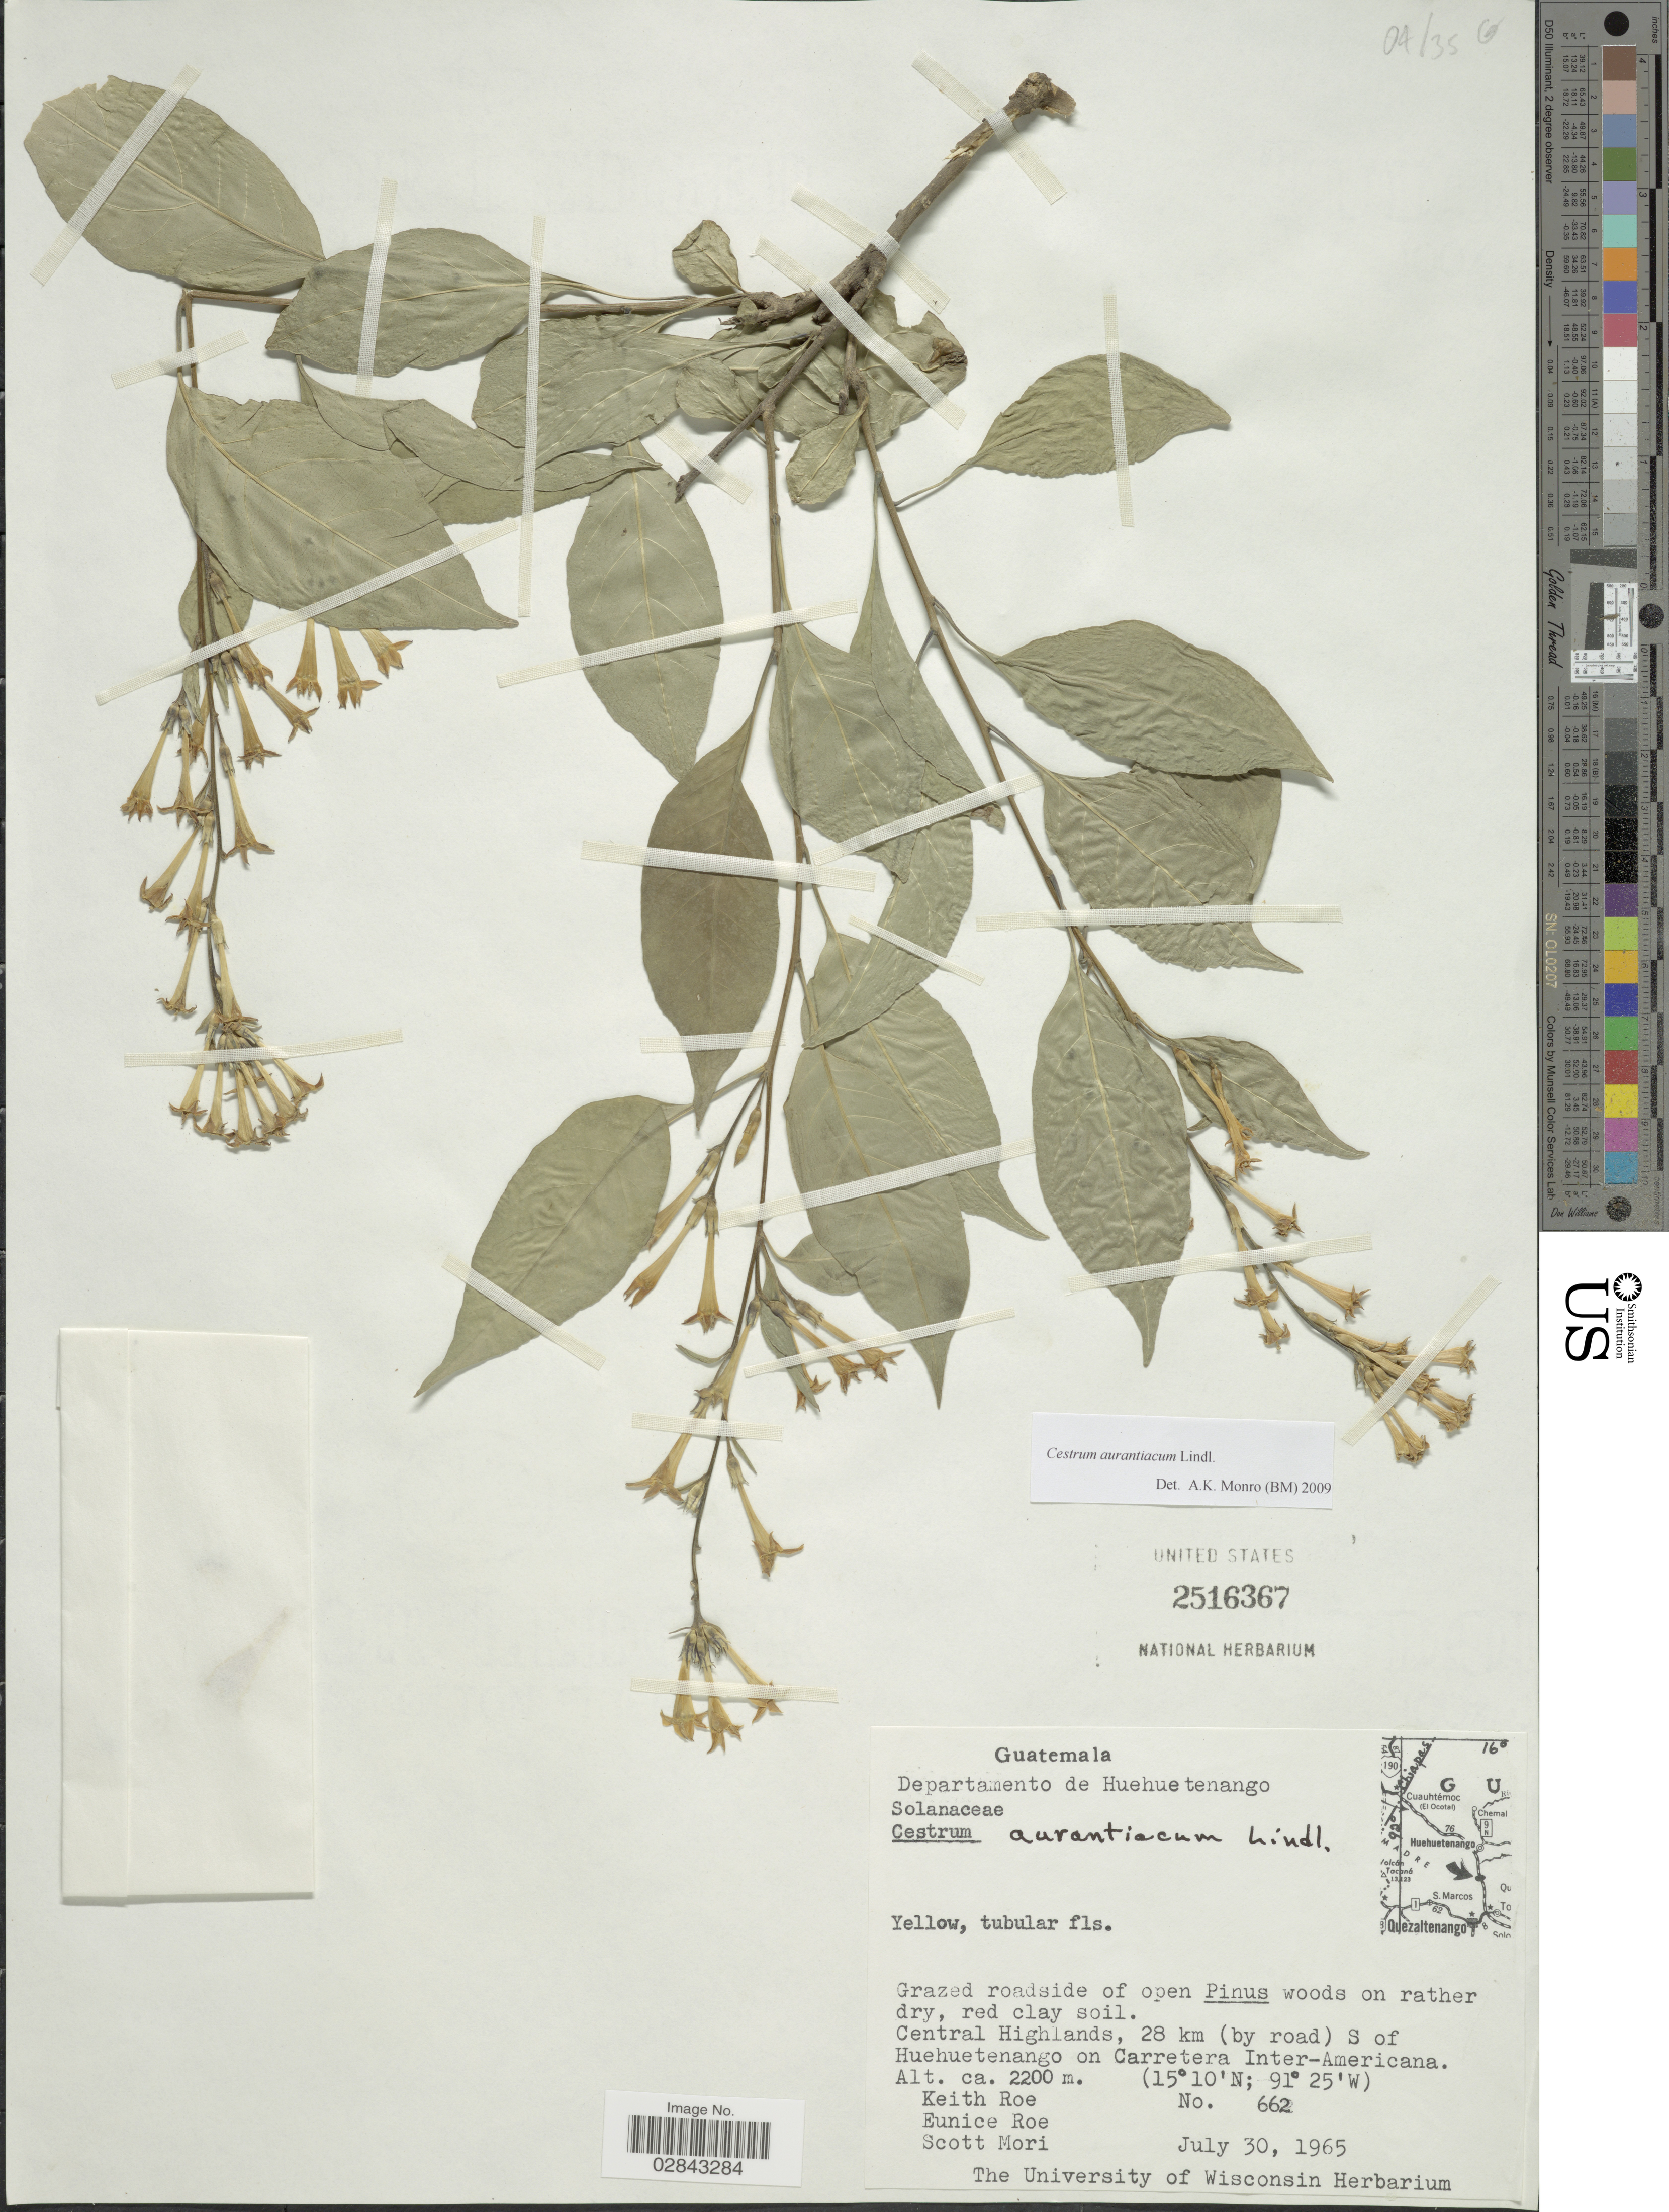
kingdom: Plantae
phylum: Tracheophyta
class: Magnoliopsida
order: Solanales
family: Solanaceae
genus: Cestrum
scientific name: Cestrum aurantiacum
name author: Lindley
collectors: K. E. Roe, E. Roe & S. Mori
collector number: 662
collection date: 1965-07-30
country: Guatemala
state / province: Huehuetenango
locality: Departamento de Huehuetenango. Central Highlands, 28 km (by road) S of Huehuetenango on Carretera Inter-Americana.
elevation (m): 2200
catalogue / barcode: US 2516367